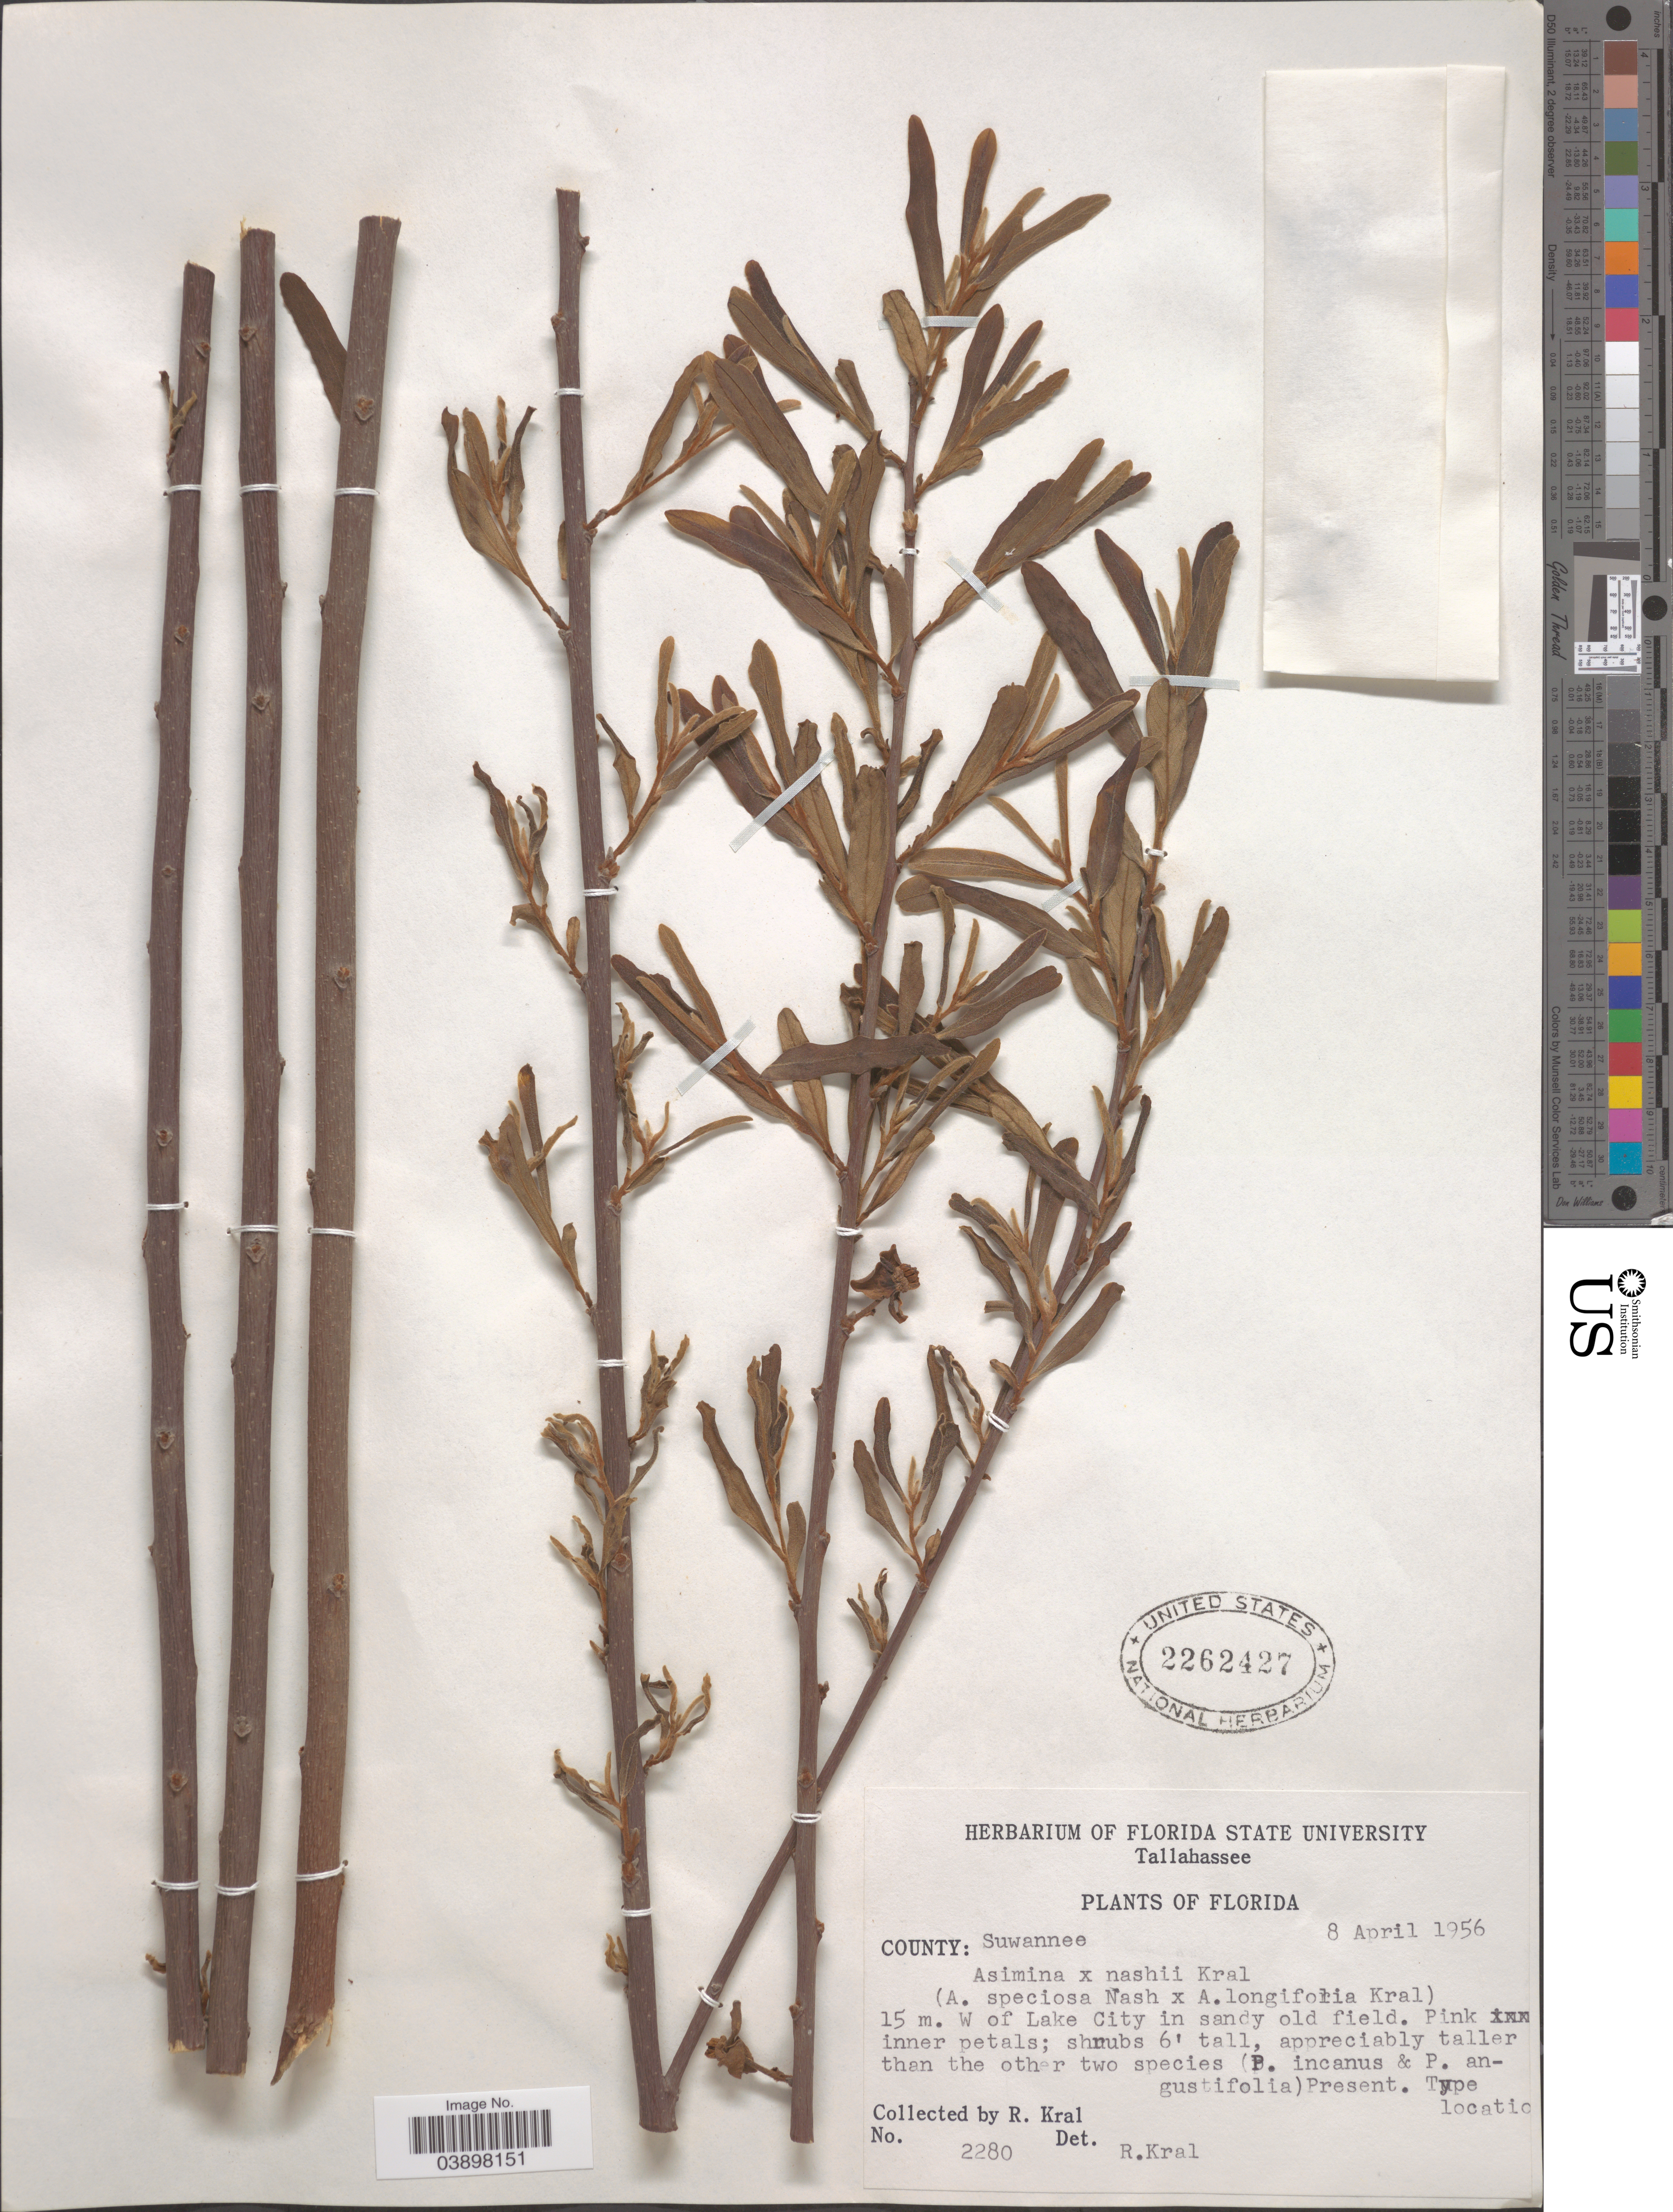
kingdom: Plantae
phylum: Tracheophyta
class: Magnoliopsida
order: Magnoliales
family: Annonaceae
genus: Asimina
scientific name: Asimina x nashii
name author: Kral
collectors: R. Kral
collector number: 2280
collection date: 1956-04-08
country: United States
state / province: Florida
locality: County: Suwannee. 15 m. W of Lake City.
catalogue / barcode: US 2262427